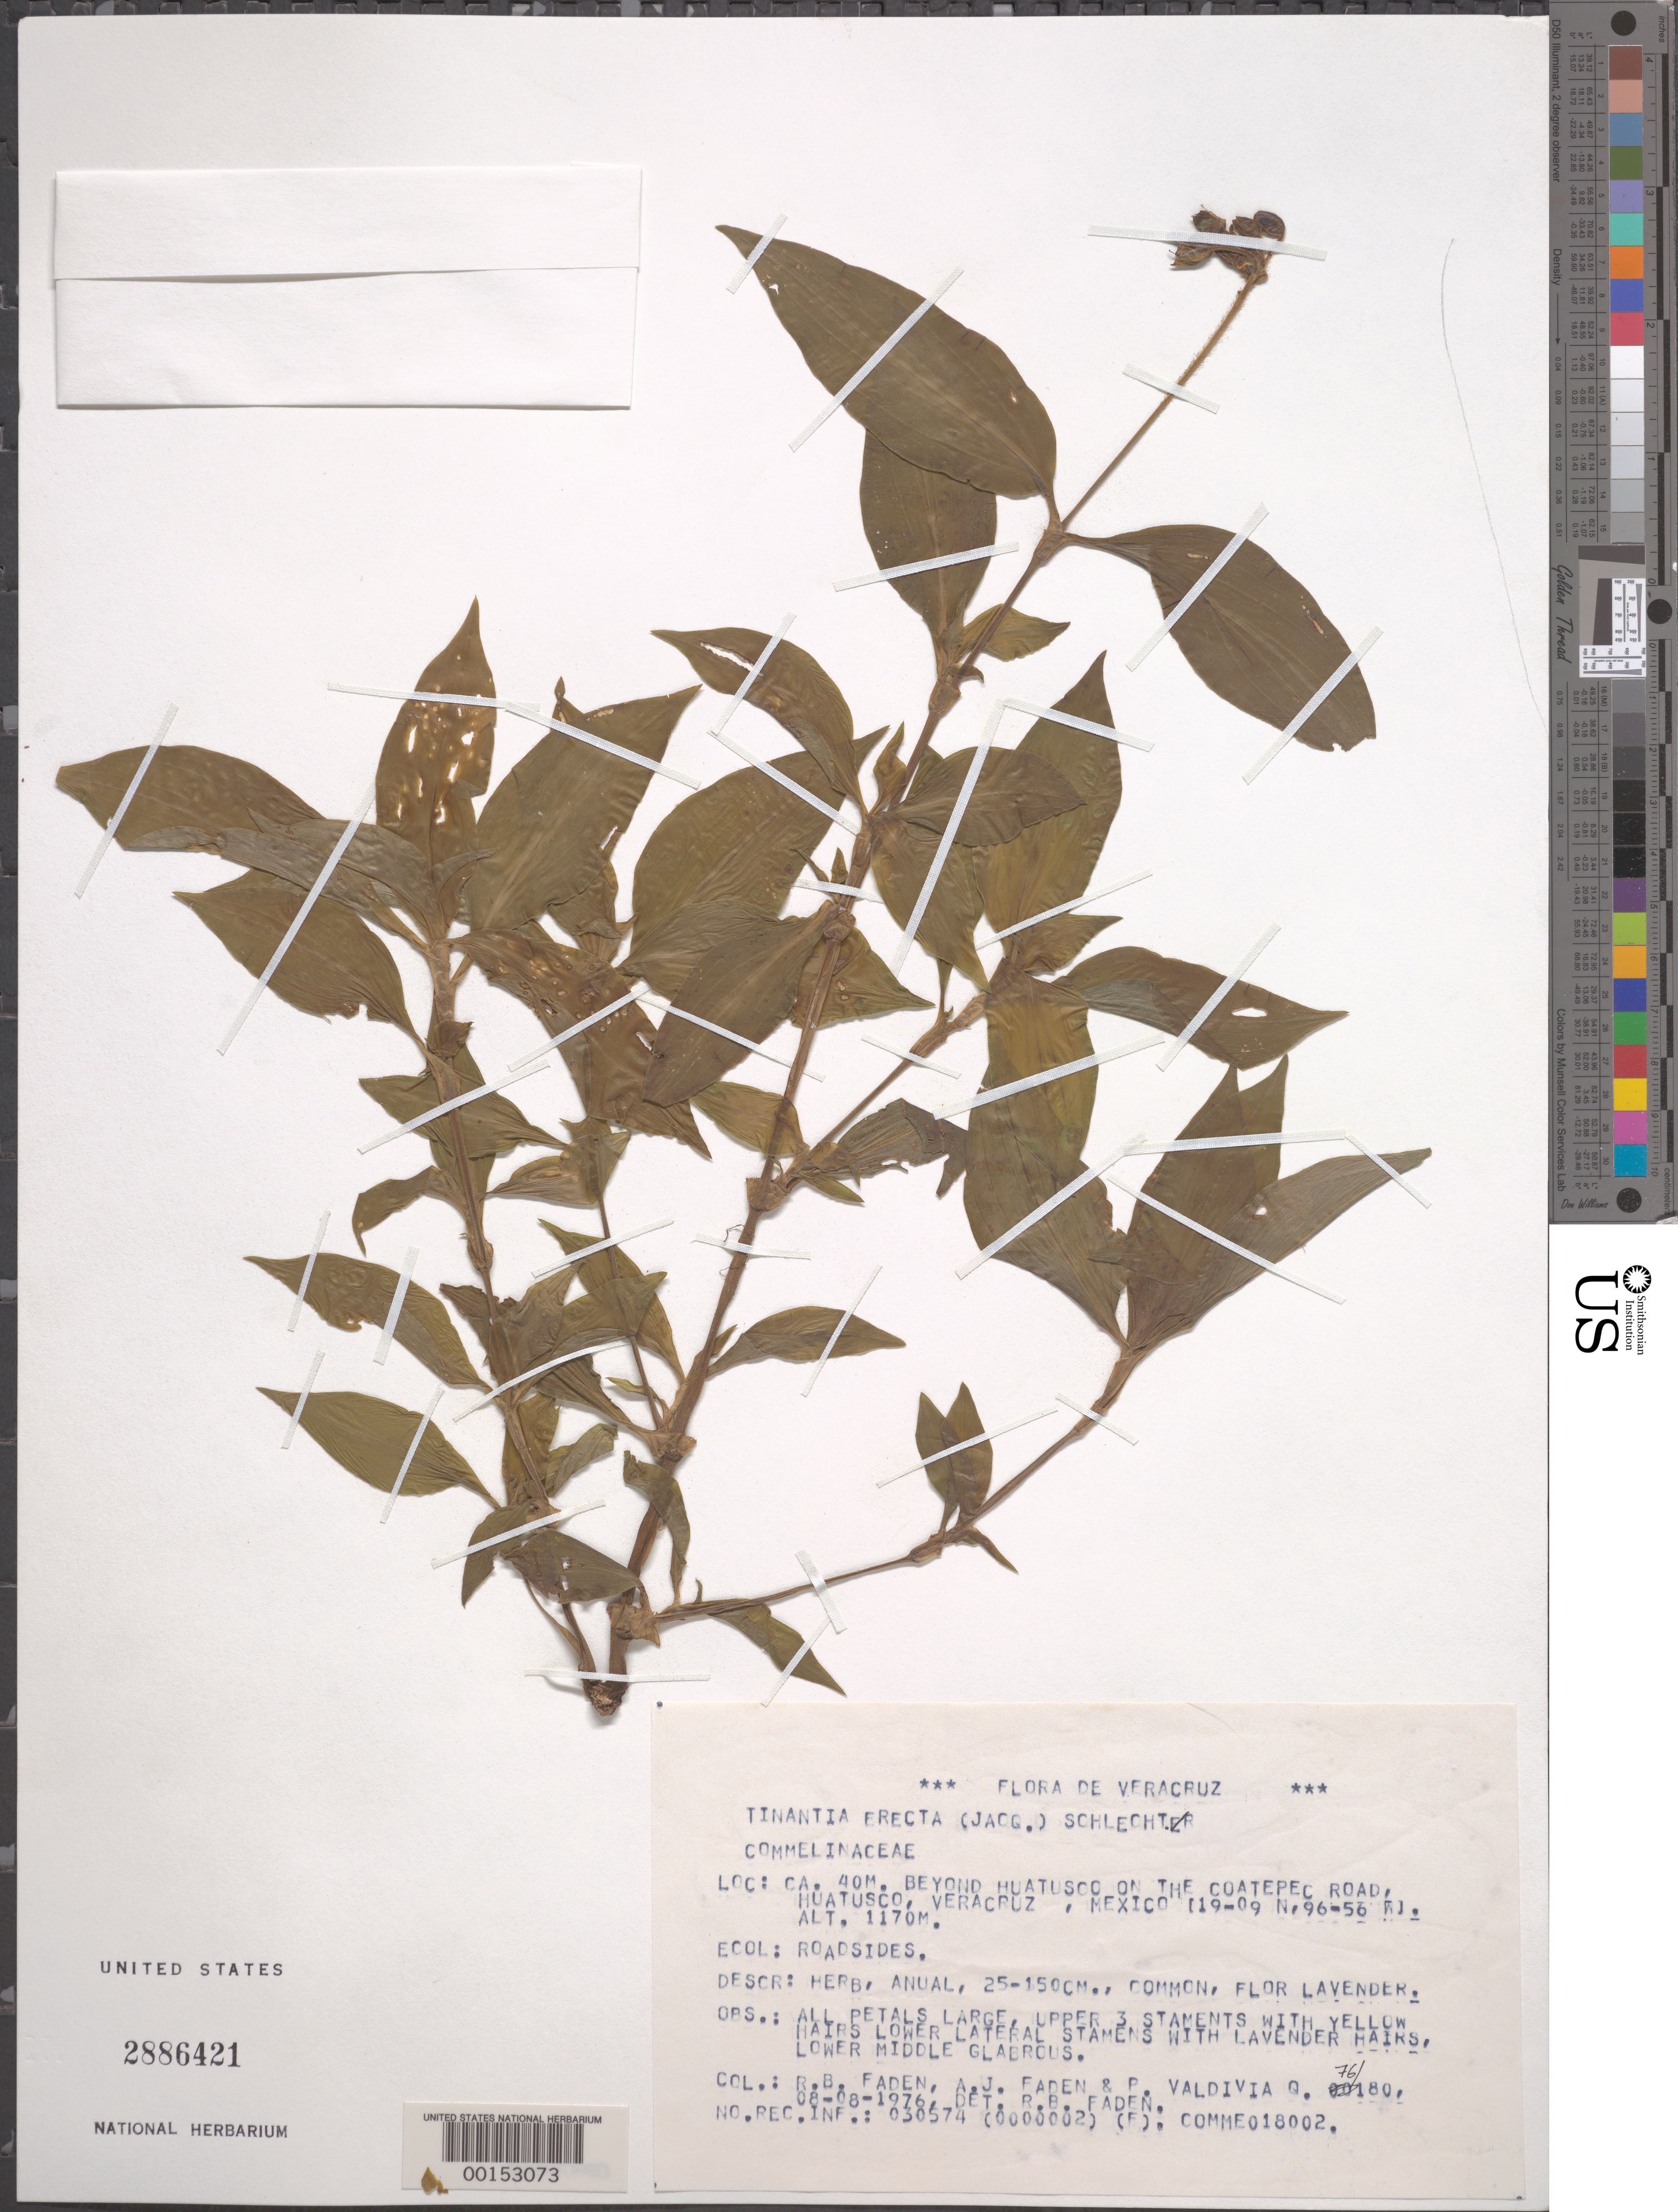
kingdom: Plantae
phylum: Tracheophyta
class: Liliopsida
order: Commelinales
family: Commelinaceae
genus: Tinantia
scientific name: Tinantia erecta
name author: (Jacq.) Fenzl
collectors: R. B. Faden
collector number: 76/180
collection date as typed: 08 Aug 1976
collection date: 1976-08-08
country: Mexico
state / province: Veracruz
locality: Beyond huatusoo on coatepec road, huatusco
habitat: Roadsides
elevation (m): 1170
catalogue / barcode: US 2886421